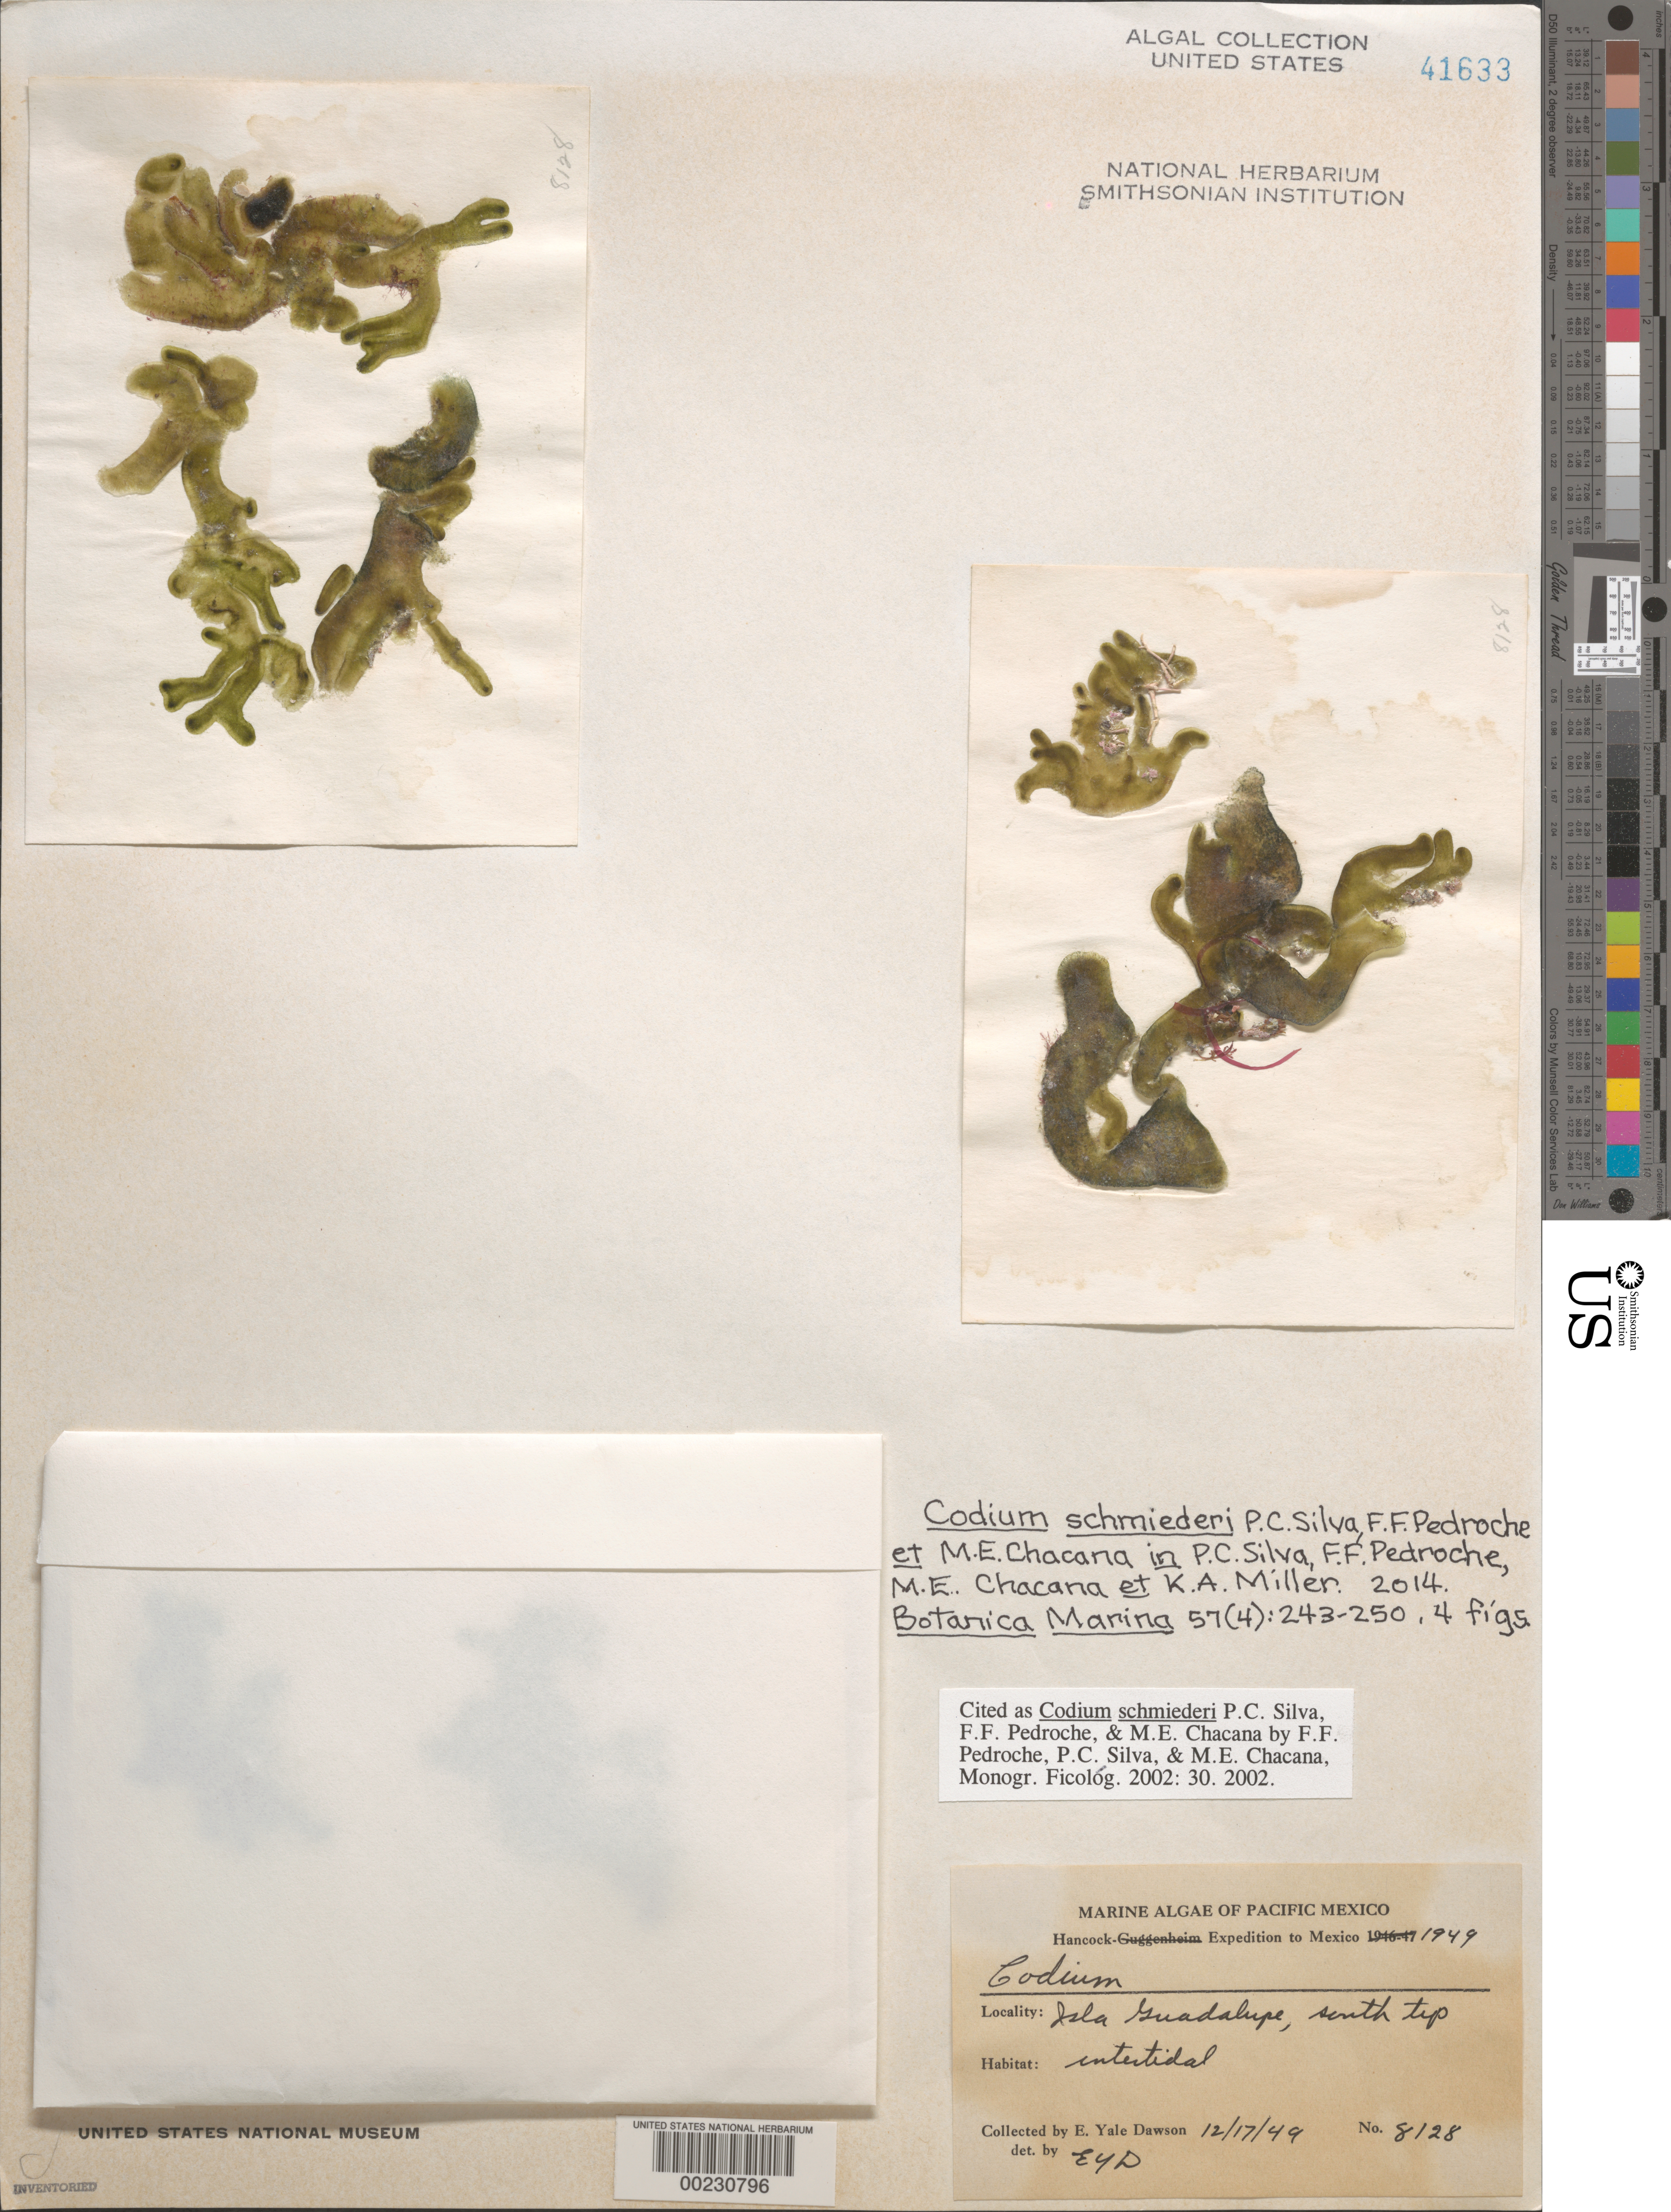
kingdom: Plantae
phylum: Chlorophyta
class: Ulvophyceae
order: Bryopsidales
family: Codiaceae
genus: Codium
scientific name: Codium schmiederi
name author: P.C. Silva et al. in P.C. Silva et al.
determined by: Silva, P. C.; Pedroche, F. F.; Chacana, M. E.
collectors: E. Y. Dawson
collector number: EYD 8128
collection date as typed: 17 December 1949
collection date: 1949-12-17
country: Mexico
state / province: Baja California Norte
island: Isla Guadalupe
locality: southern tip, Guadalupe island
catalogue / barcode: US 41633